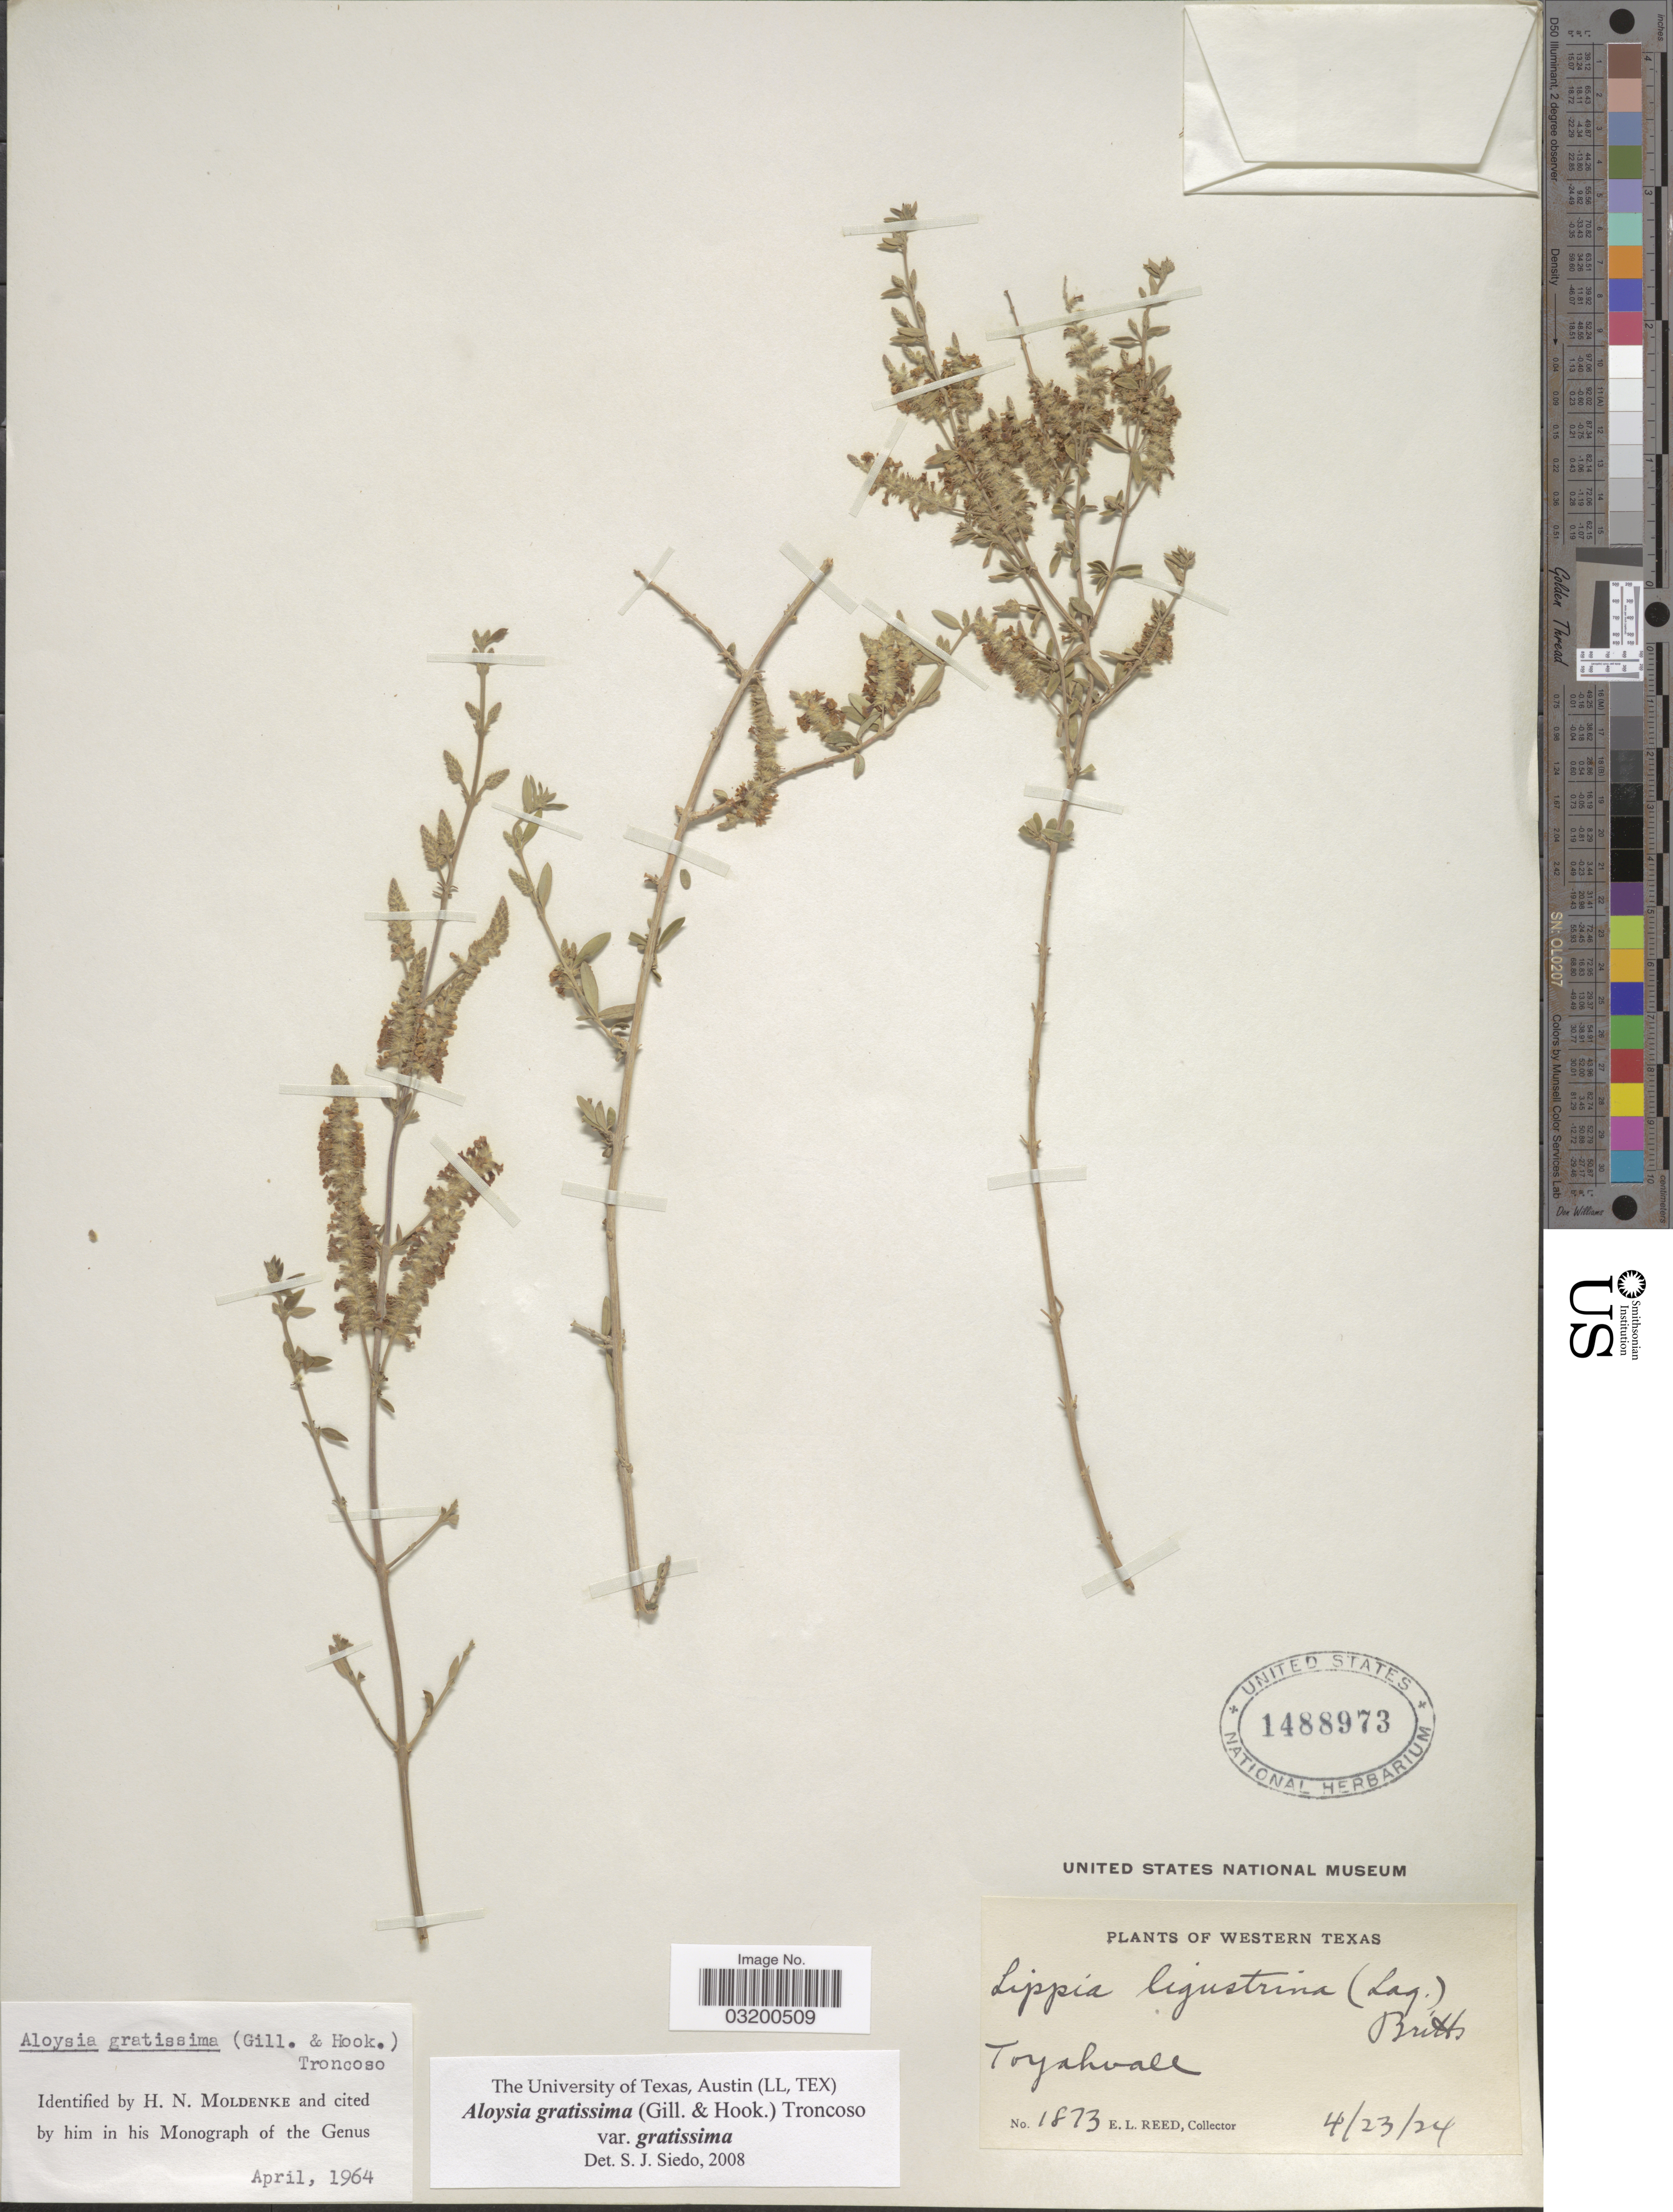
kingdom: Plantae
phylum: Tracheophyta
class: Magnoliopsida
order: Lamiales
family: Verbenaceae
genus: Aloysia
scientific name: Aloysia gratissima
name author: (Gillies & Hook.) Tronc.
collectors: E. Reed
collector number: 1873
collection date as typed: Transcribed d/m/y: 23/4/24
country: United States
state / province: Texas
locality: Western Texas. Toyahvale.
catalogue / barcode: US 1488973